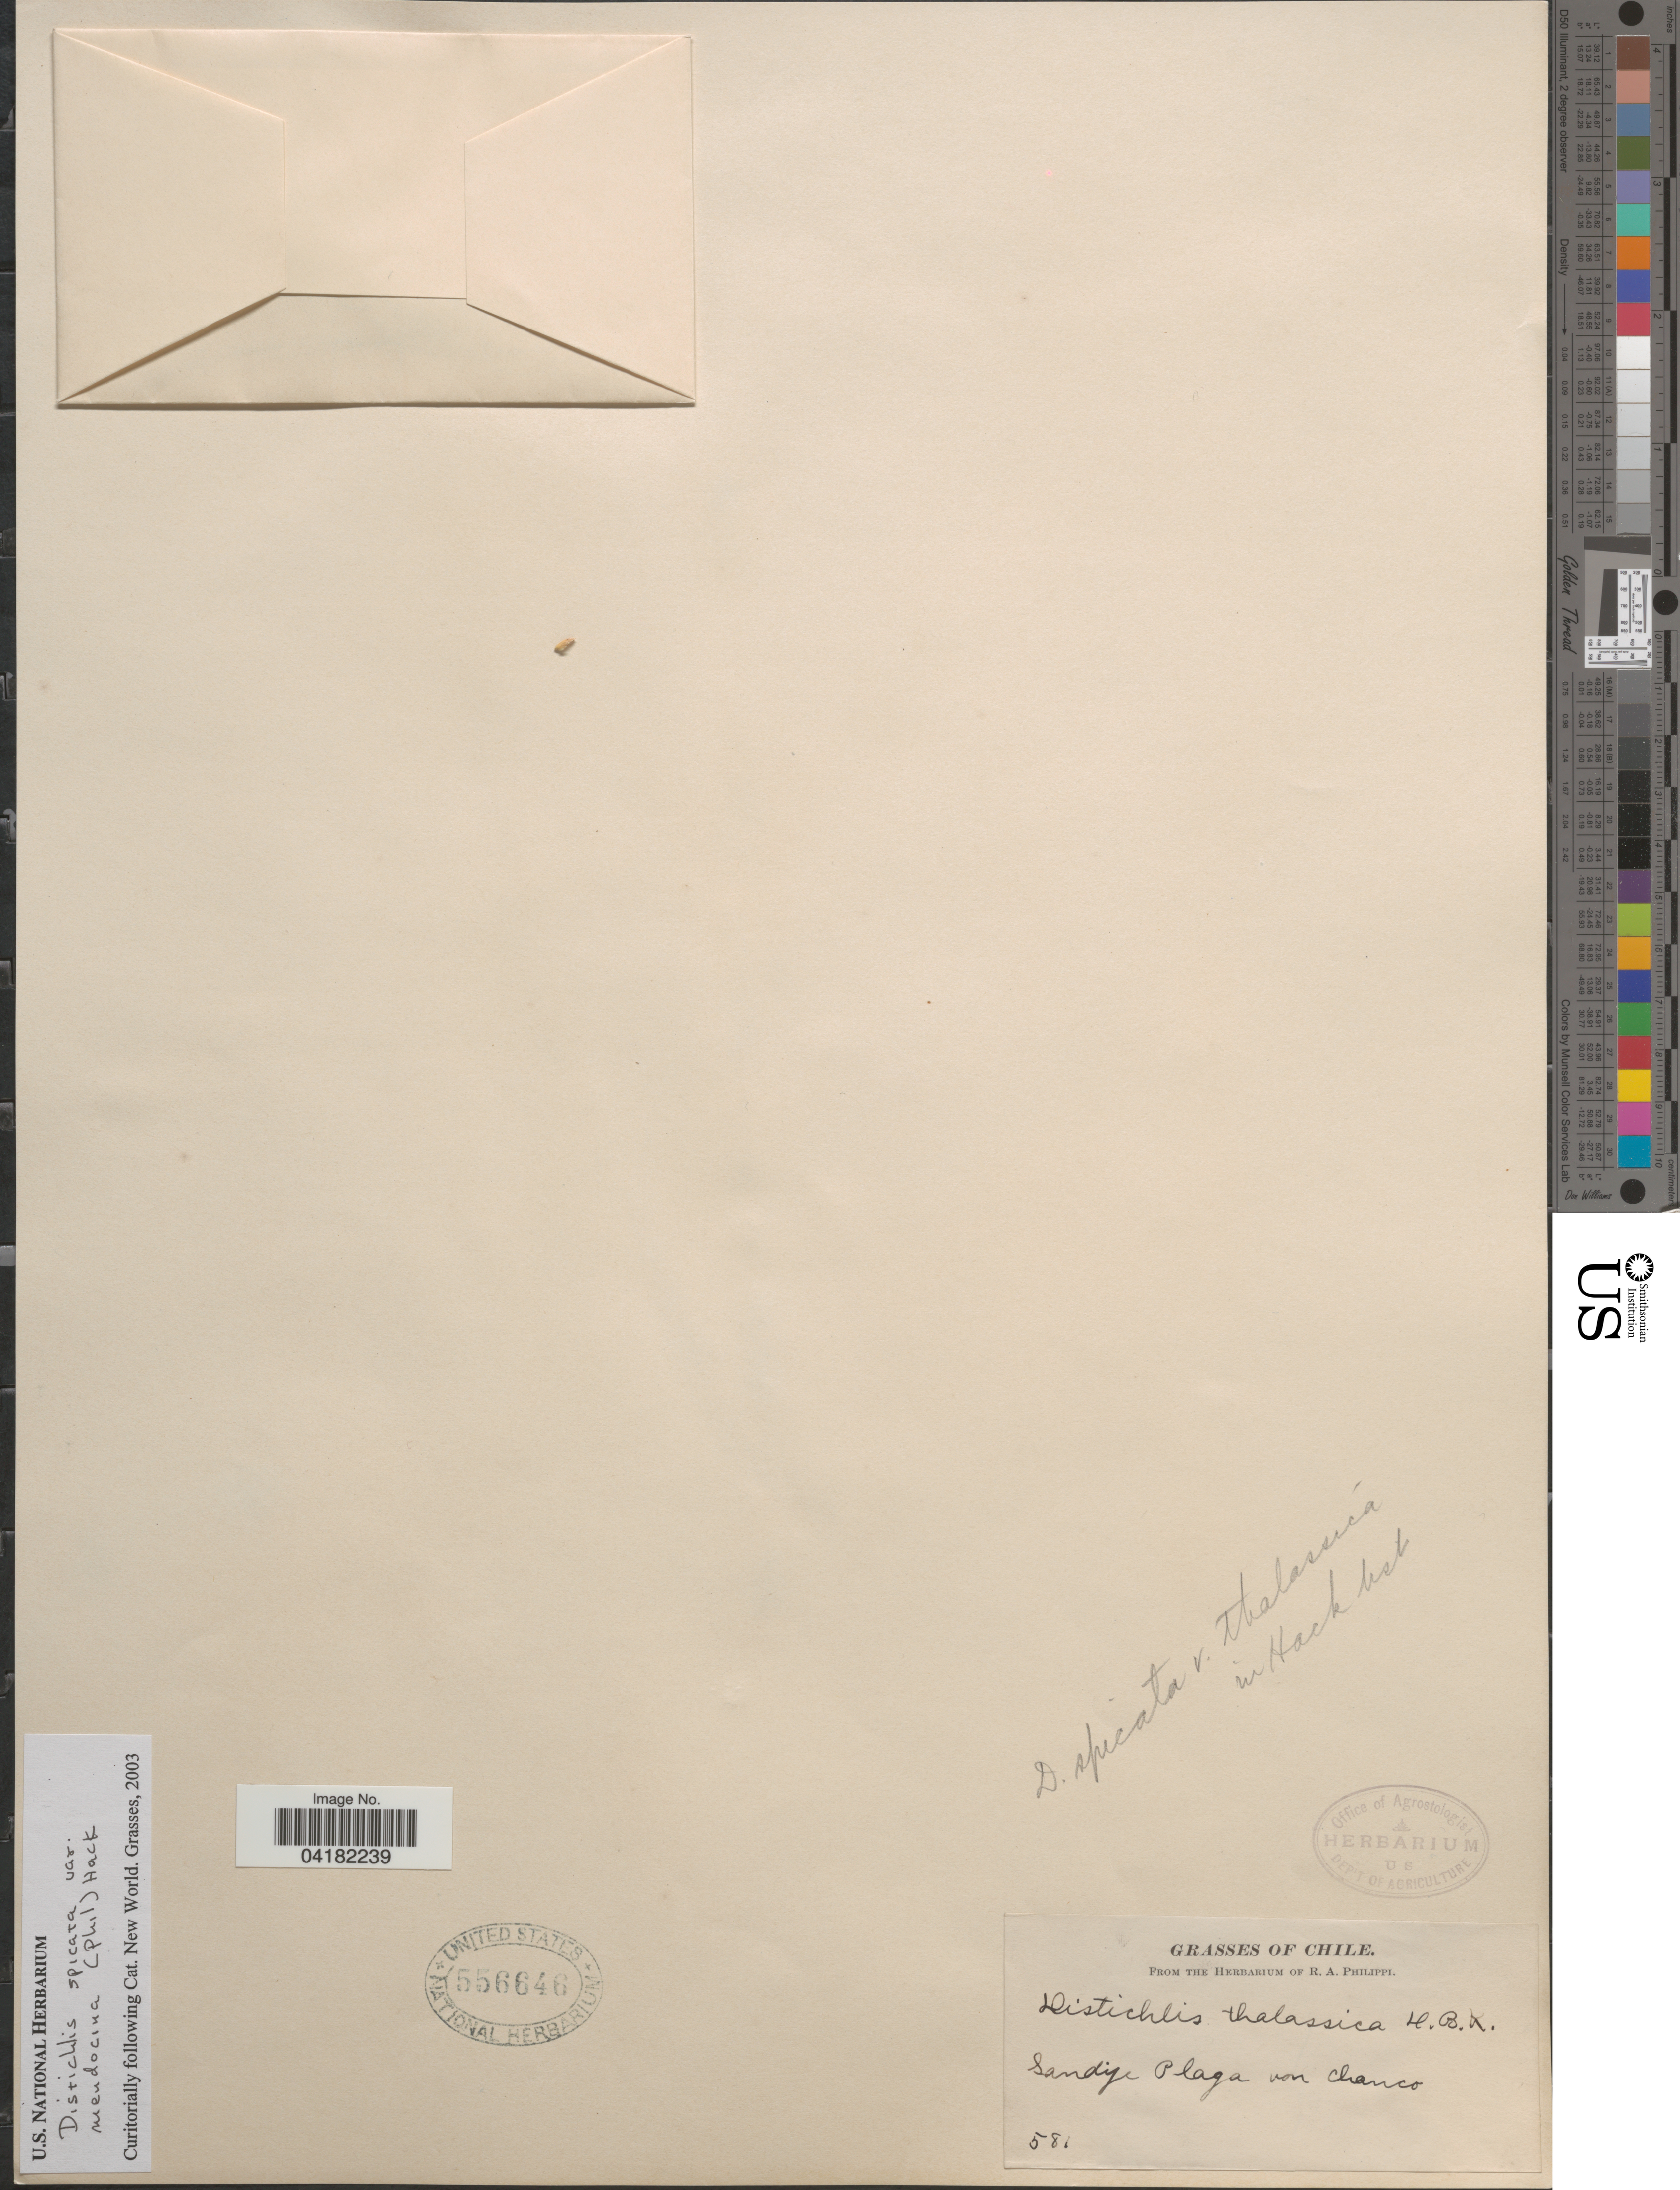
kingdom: Plantae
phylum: Tracheophyta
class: Liliopsida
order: Poales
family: Poaceae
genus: Distichlis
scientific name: Distichlis spicata var. mendocina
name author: (Phil.) Hack.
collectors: ex. herb. R.A. Philippi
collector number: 581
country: Chile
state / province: Maule (VII)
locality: Sandige Plaga von Chanco.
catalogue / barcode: US 556646